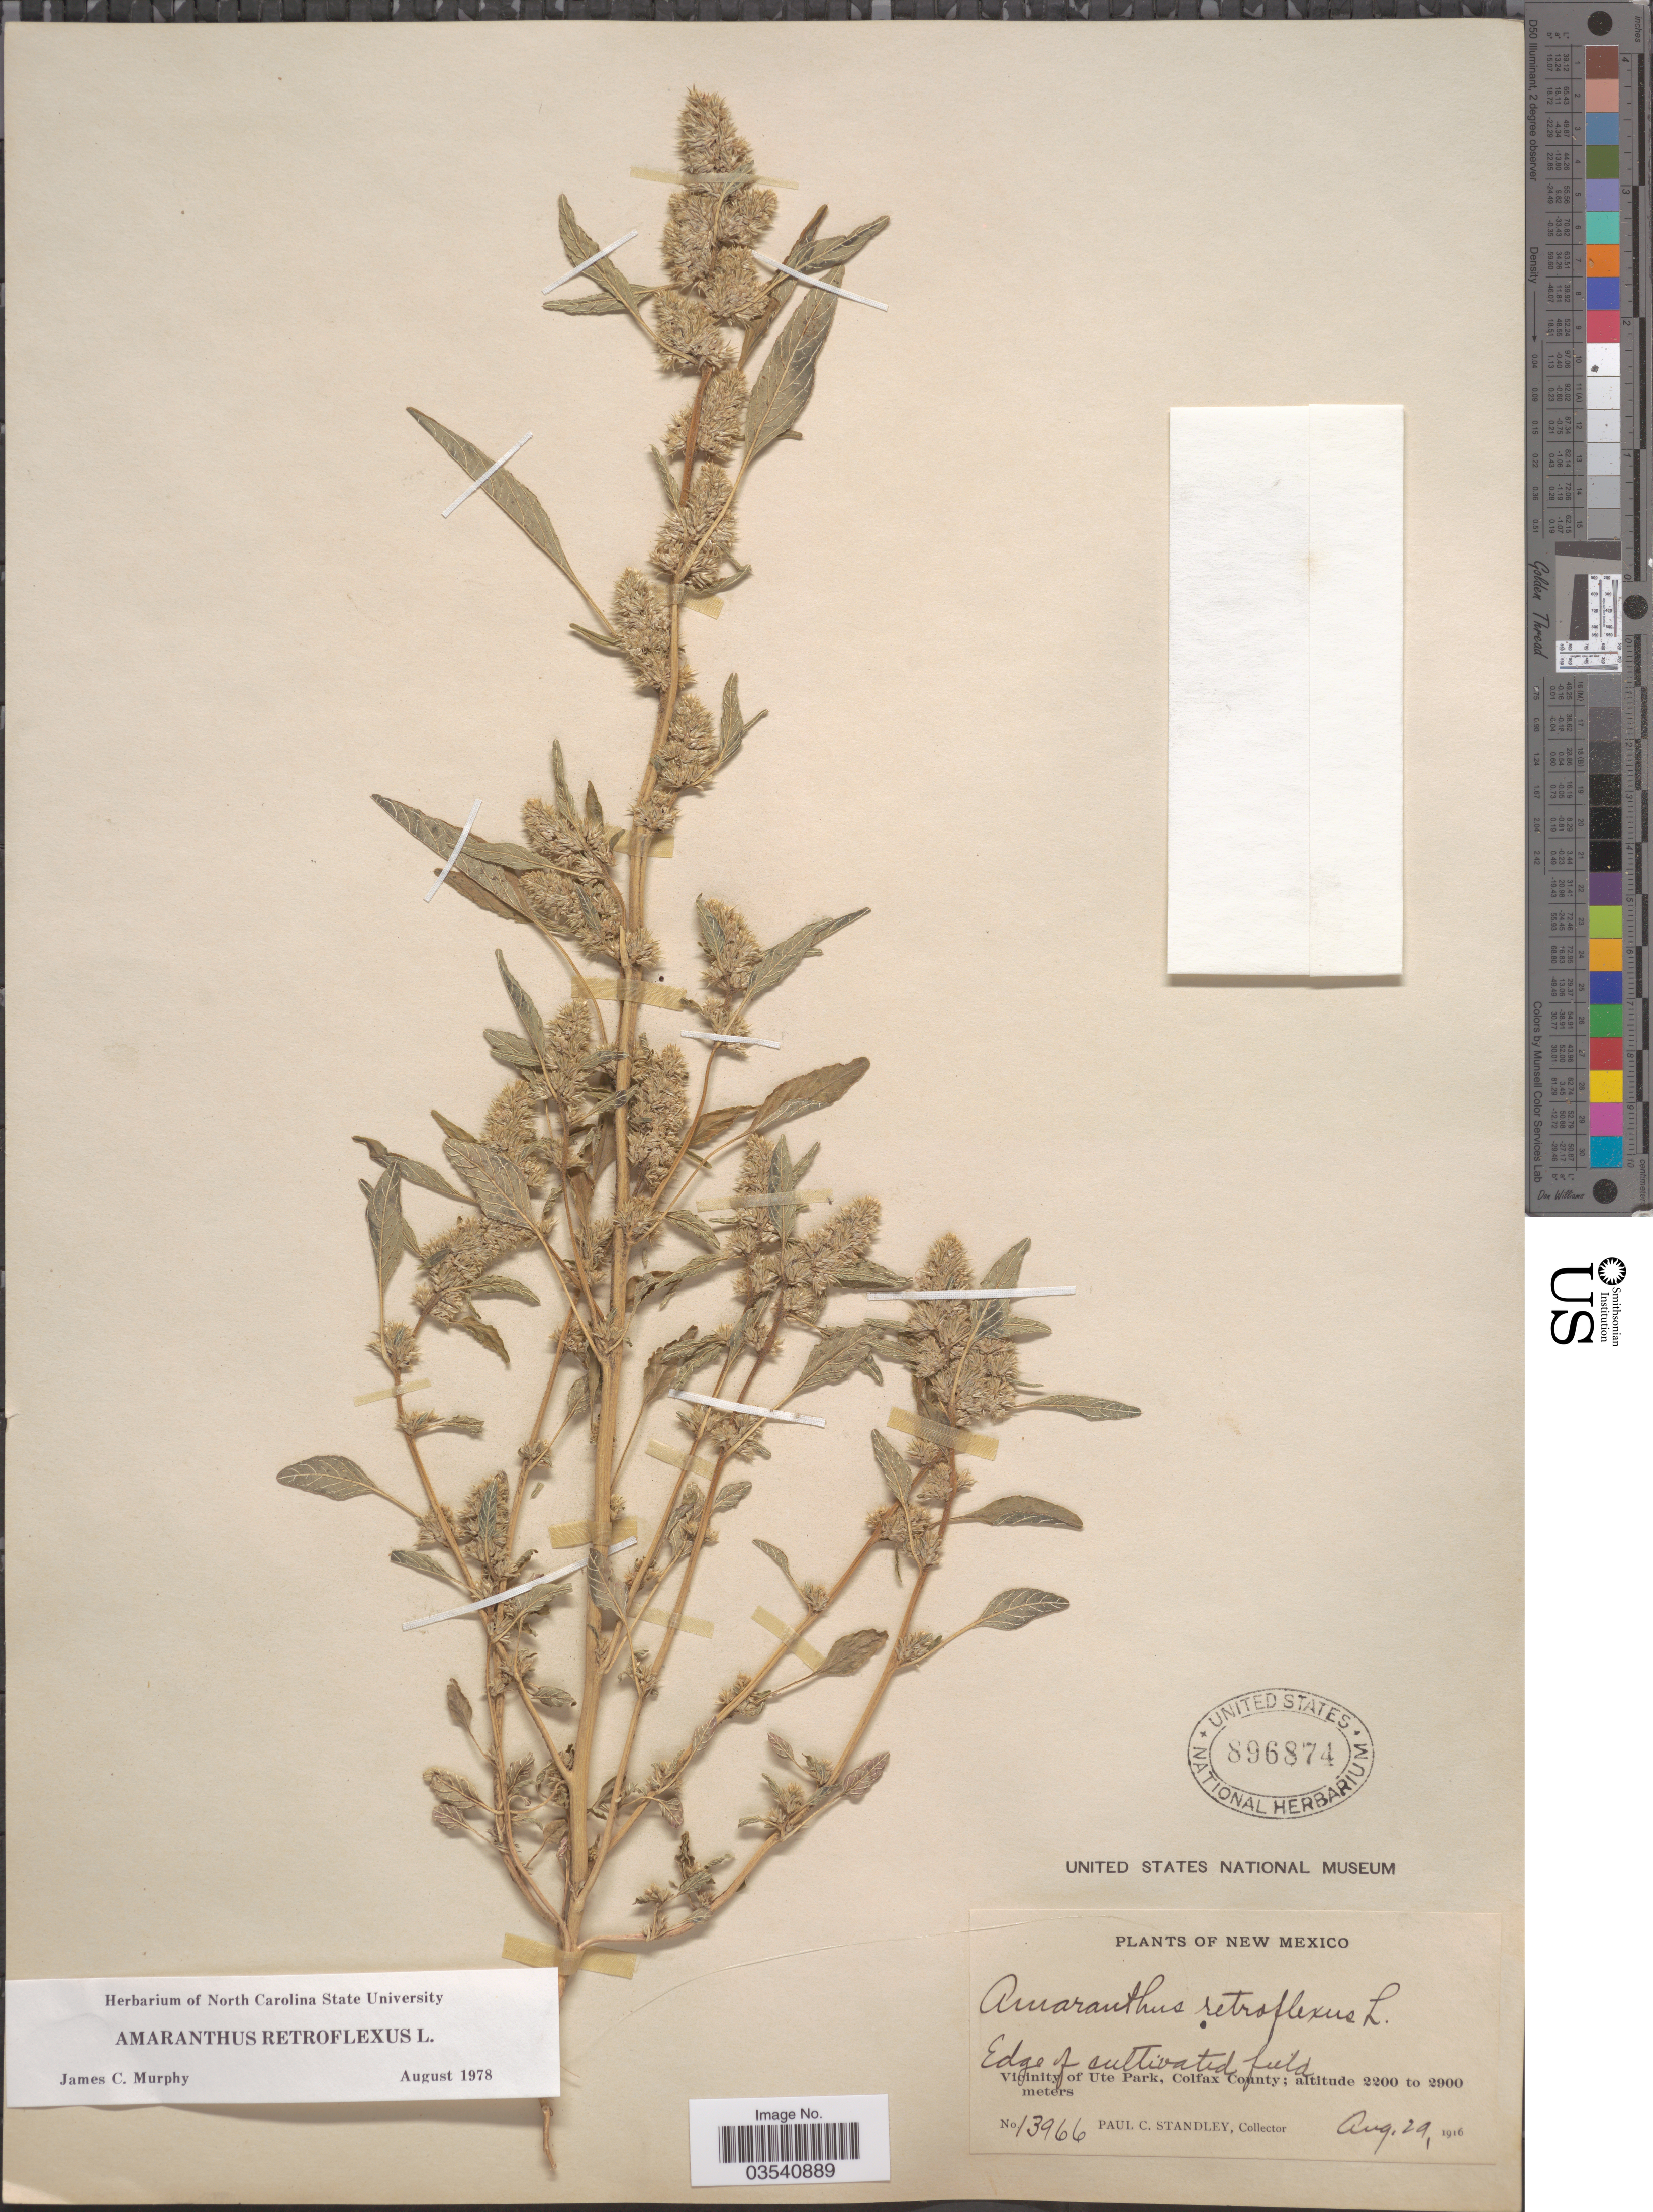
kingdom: Plantae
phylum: Tracheophyta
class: Magnoliopsida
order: Caryophyllales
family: Amaranthaceae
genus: Amaranthus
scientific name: Amaranthus retroflexus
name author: L.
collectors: P. C. Standley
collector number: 13966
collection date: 1916-08-29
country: United States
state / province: New Mexico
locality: Vicinity of Ute Park, Colfax County.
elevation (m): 2200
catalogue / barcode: US 896874